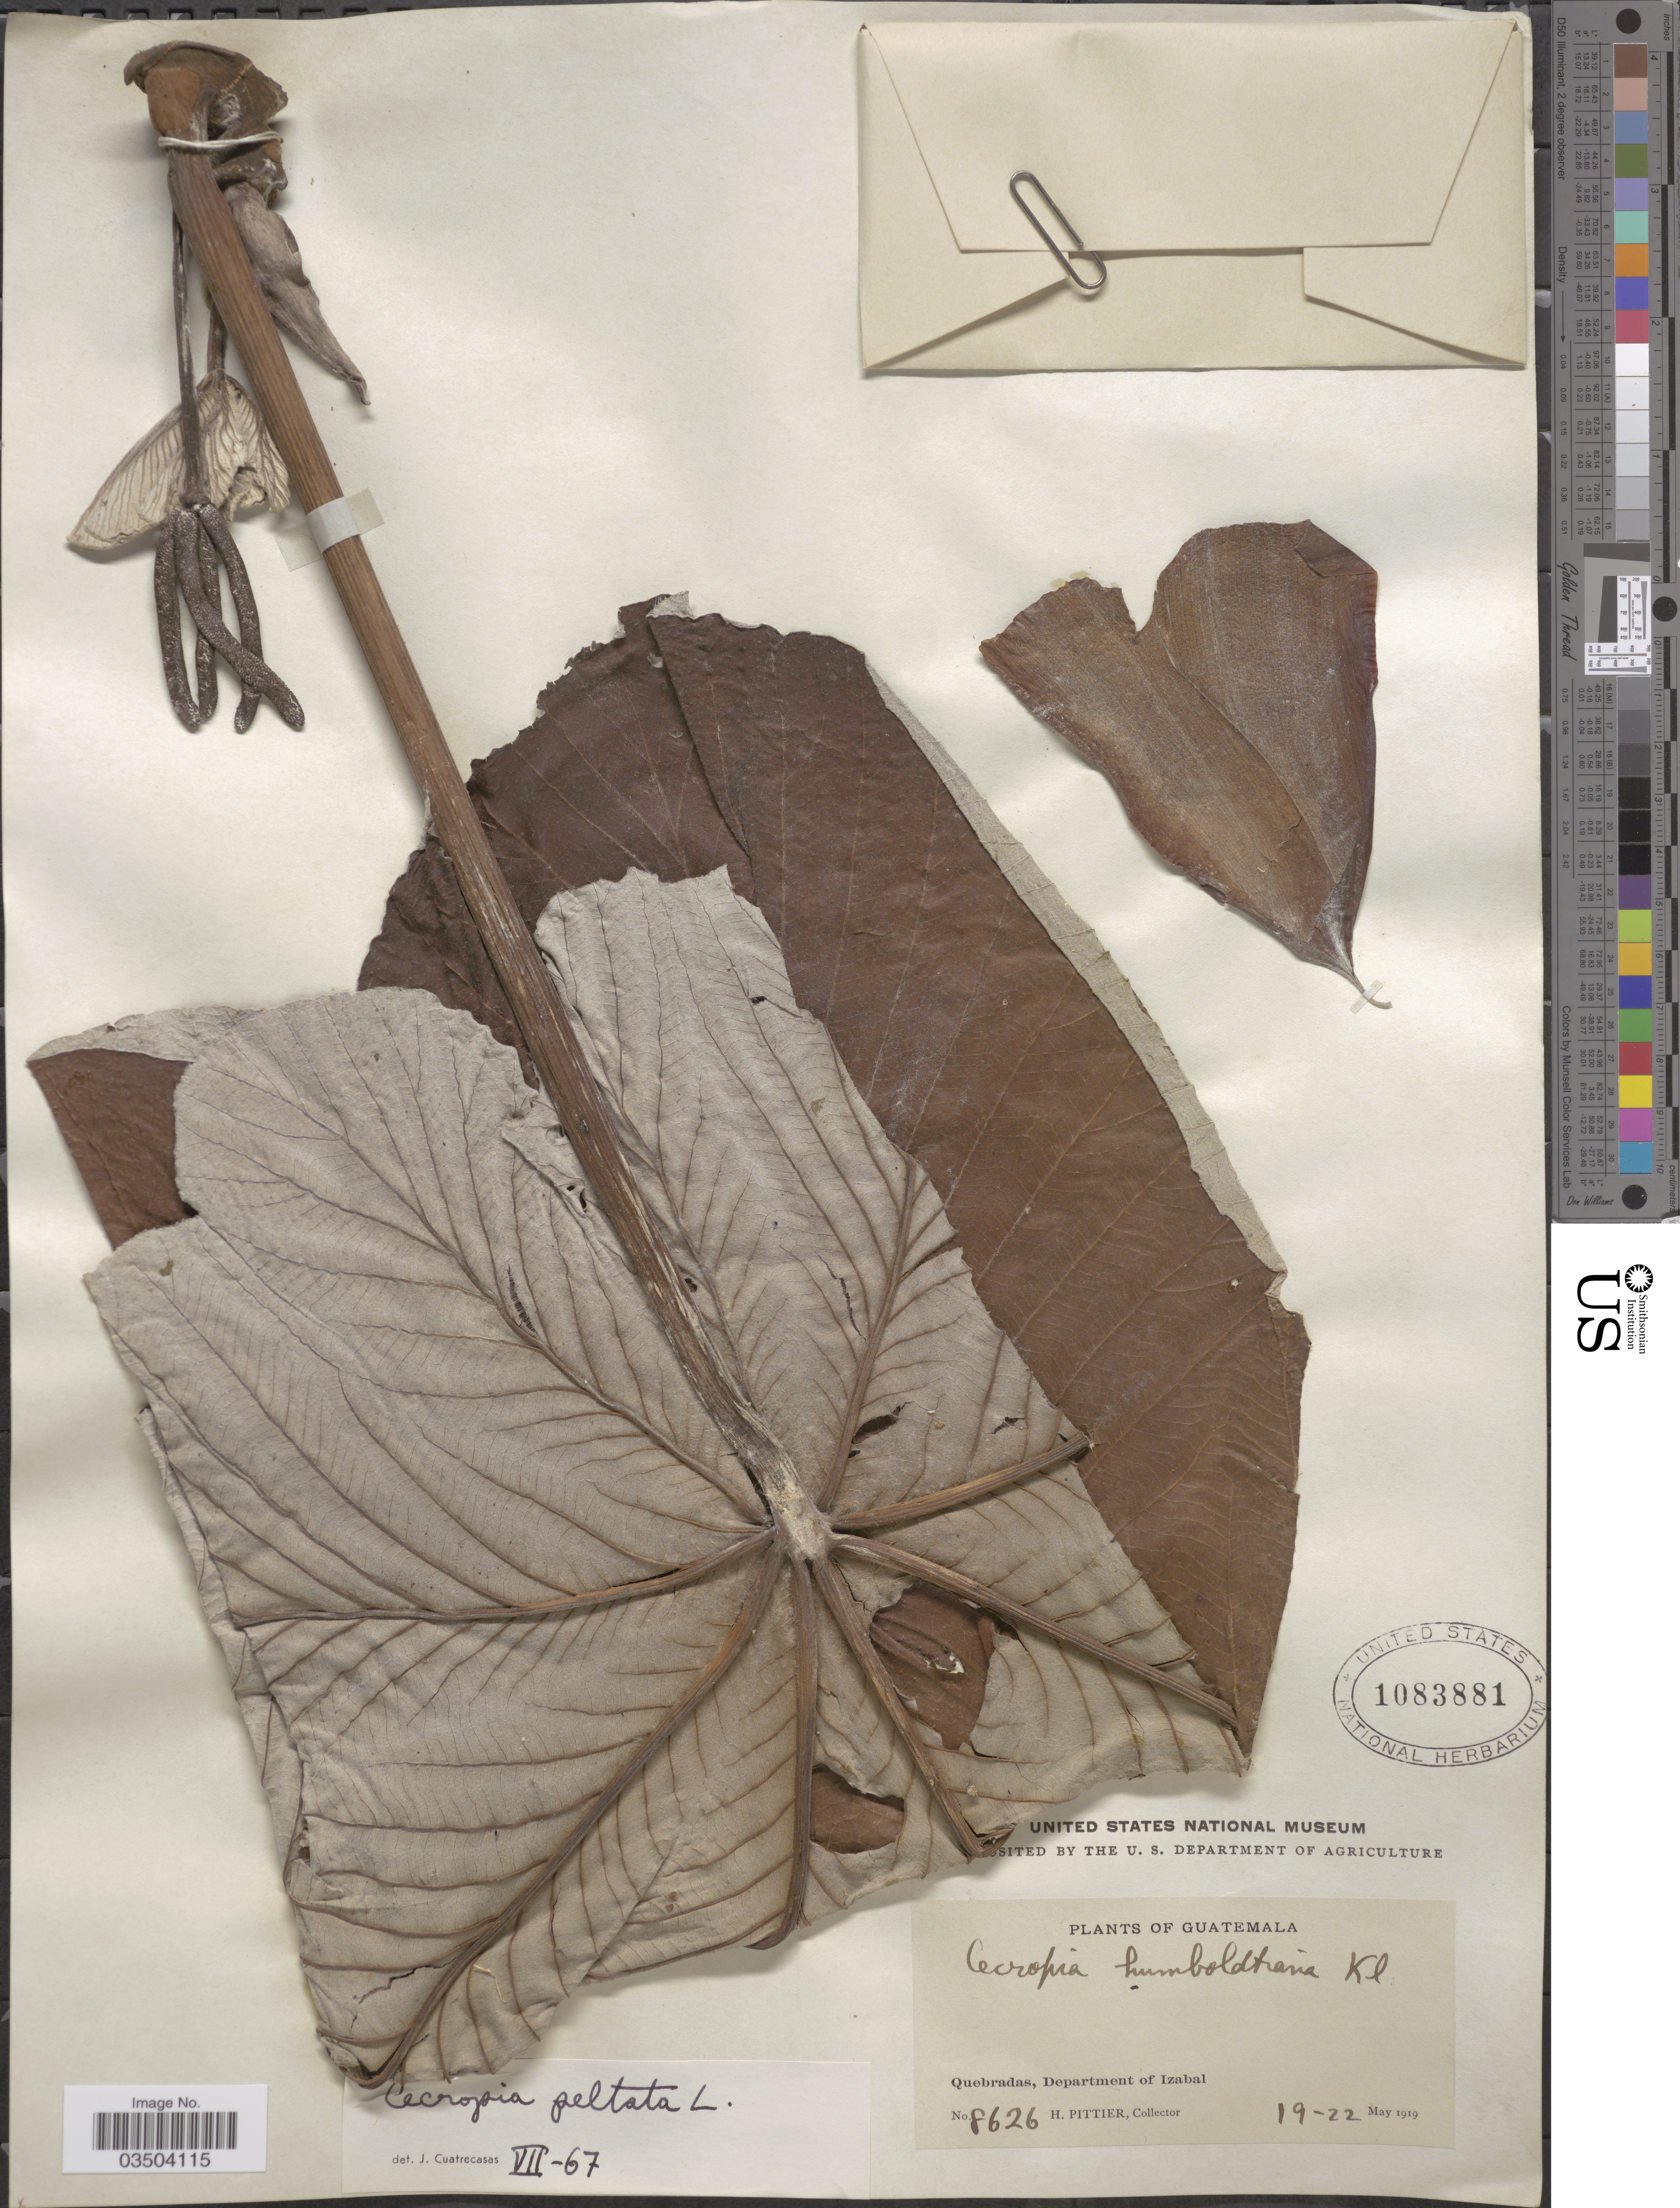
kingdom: Plantae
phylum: Tracheophyta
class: Magnoliopsida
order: Rosales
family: Urticaceae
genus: Cecropia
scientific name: Cecropia peltata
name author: L.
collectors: H. F. Pittier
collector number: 8626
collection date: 1919-05-19/1919-05-22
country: Guatemala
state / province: Izabal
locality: Quebradas, Department of Izabal.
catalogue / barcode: US 1083881